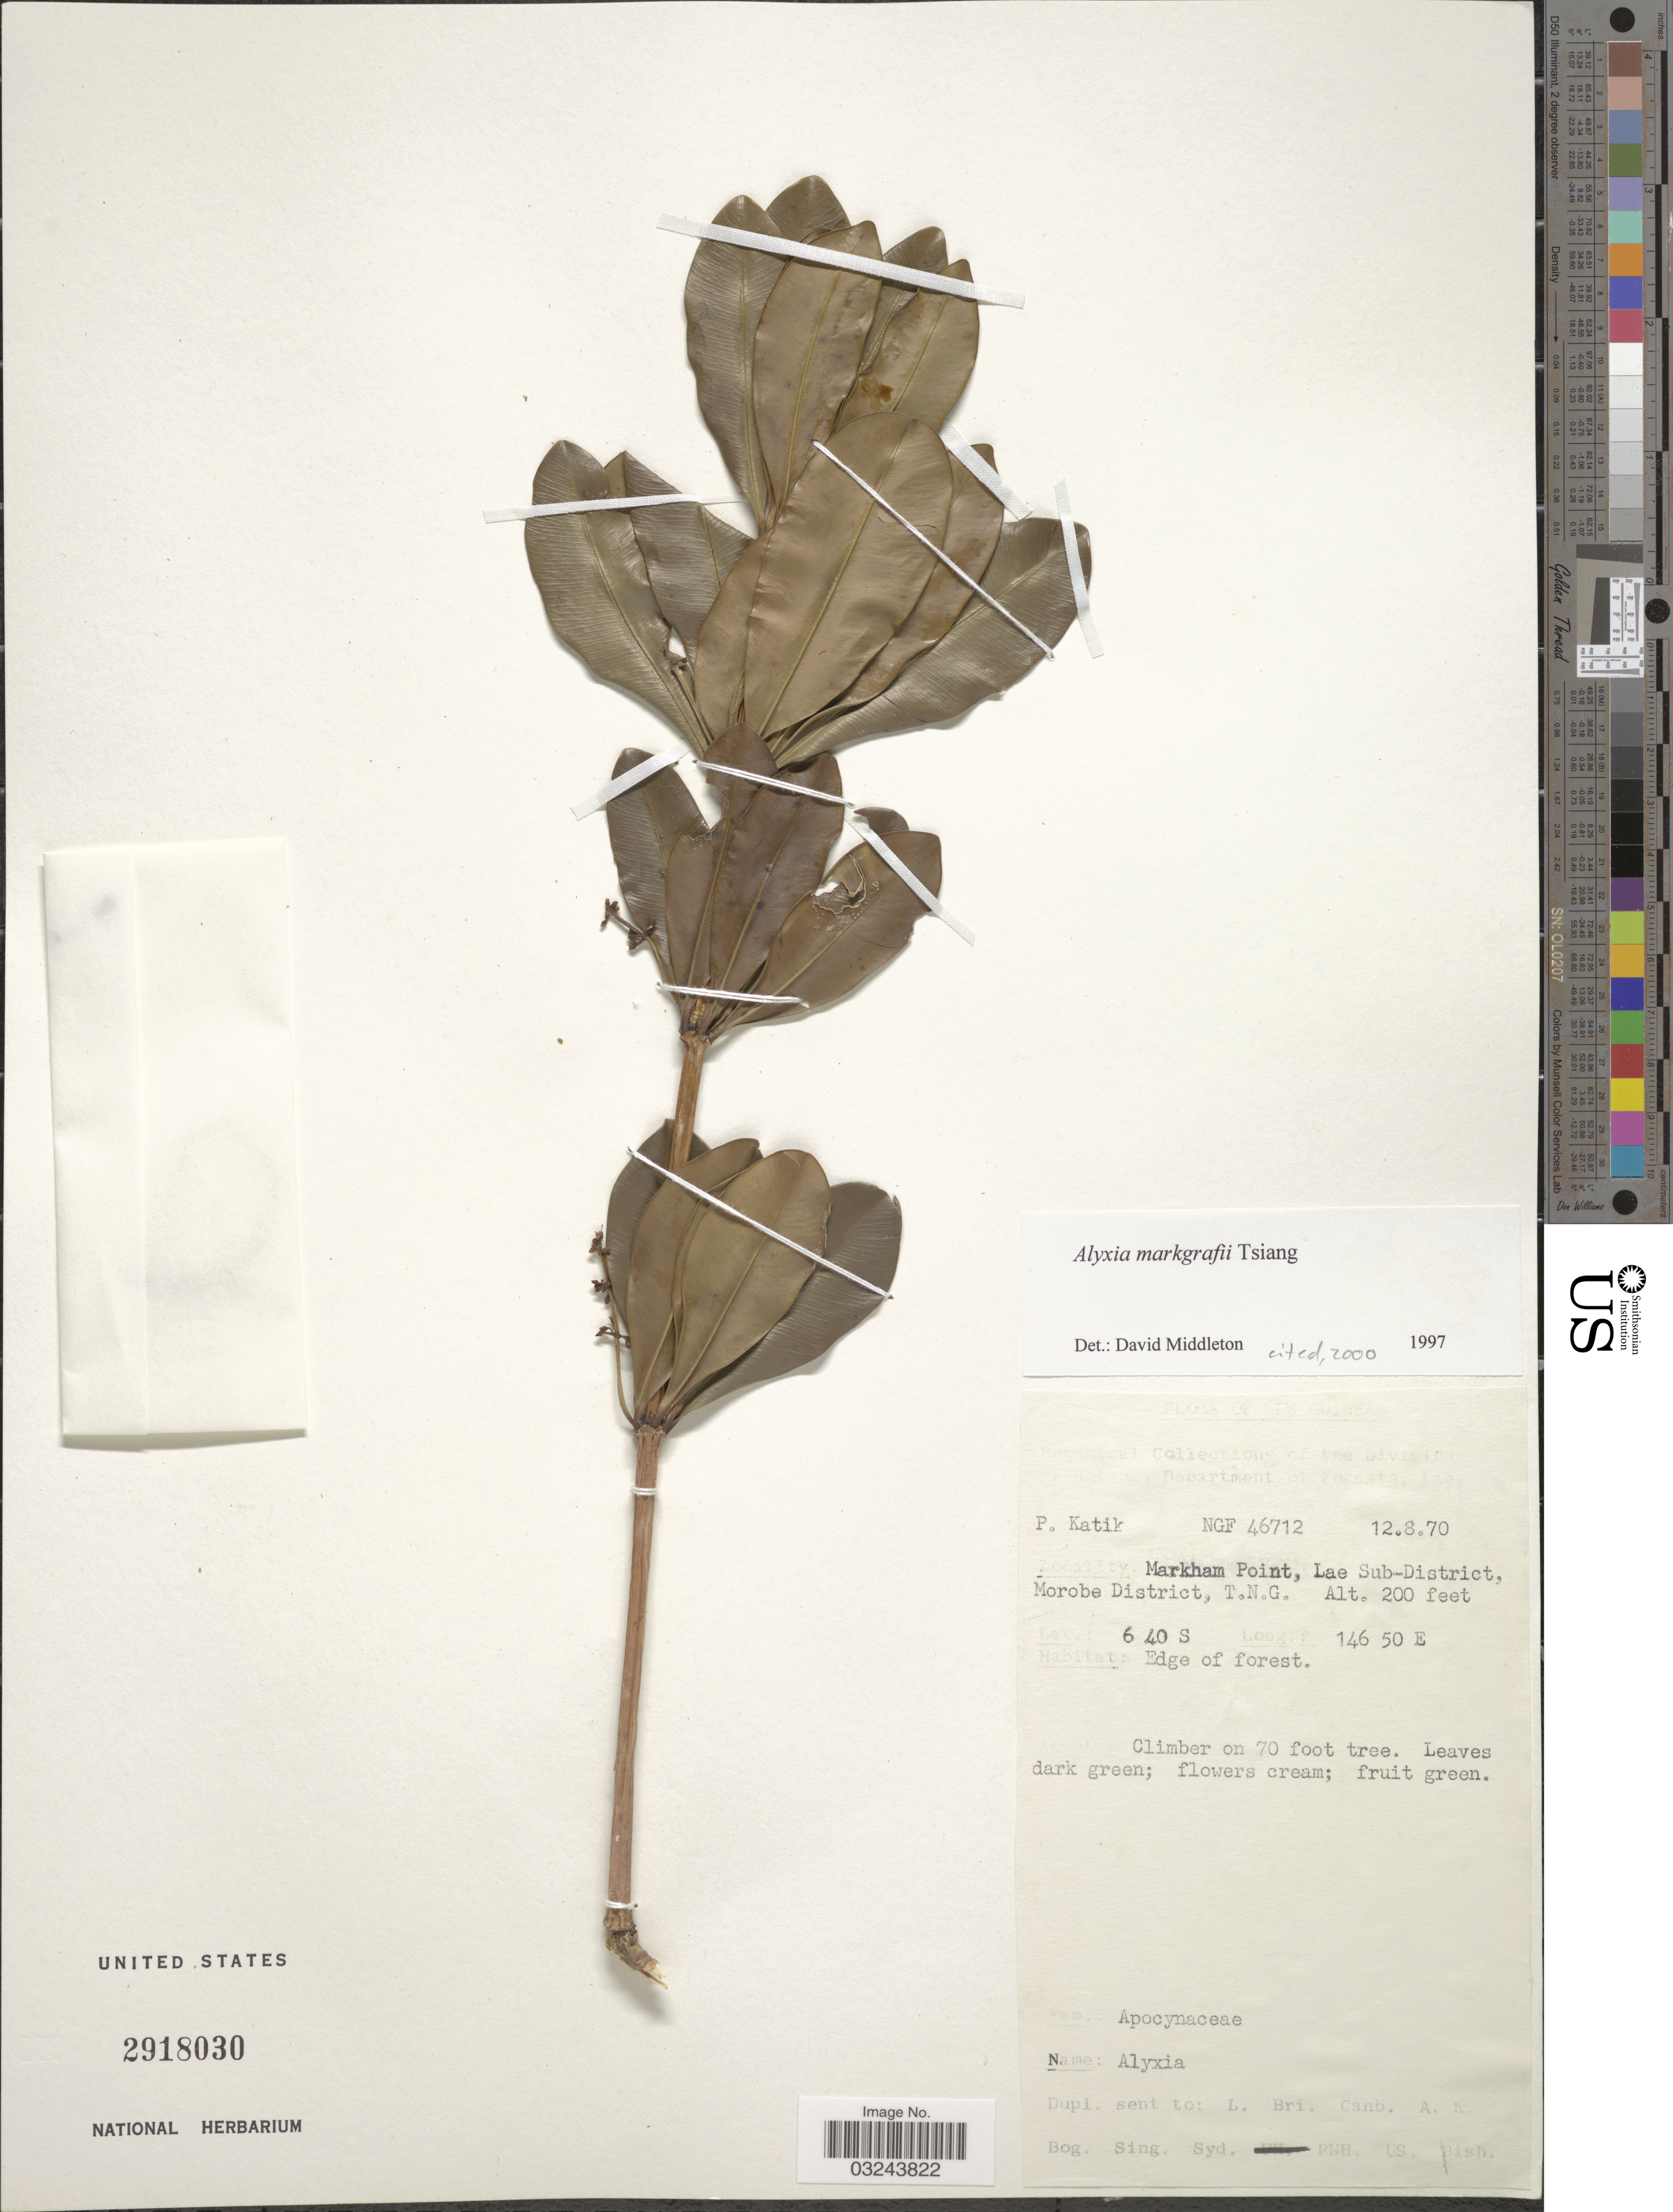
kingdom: Plantae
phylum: Tracheophyta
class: Magnoliopsida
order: Gentianales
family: Apocynaceae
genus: Alyxia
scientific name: Alyxia markgrafii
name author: Tsiang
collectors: P. Katik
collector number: NGF46712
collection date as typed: Transcribed d/m/y: 12/8/70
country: Papua New Guinea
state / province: Morobe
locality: New Guinea. Markham Point, Lae Sub-District, Morobe District, T.N.G.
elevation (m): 61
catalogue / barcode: US 2918030